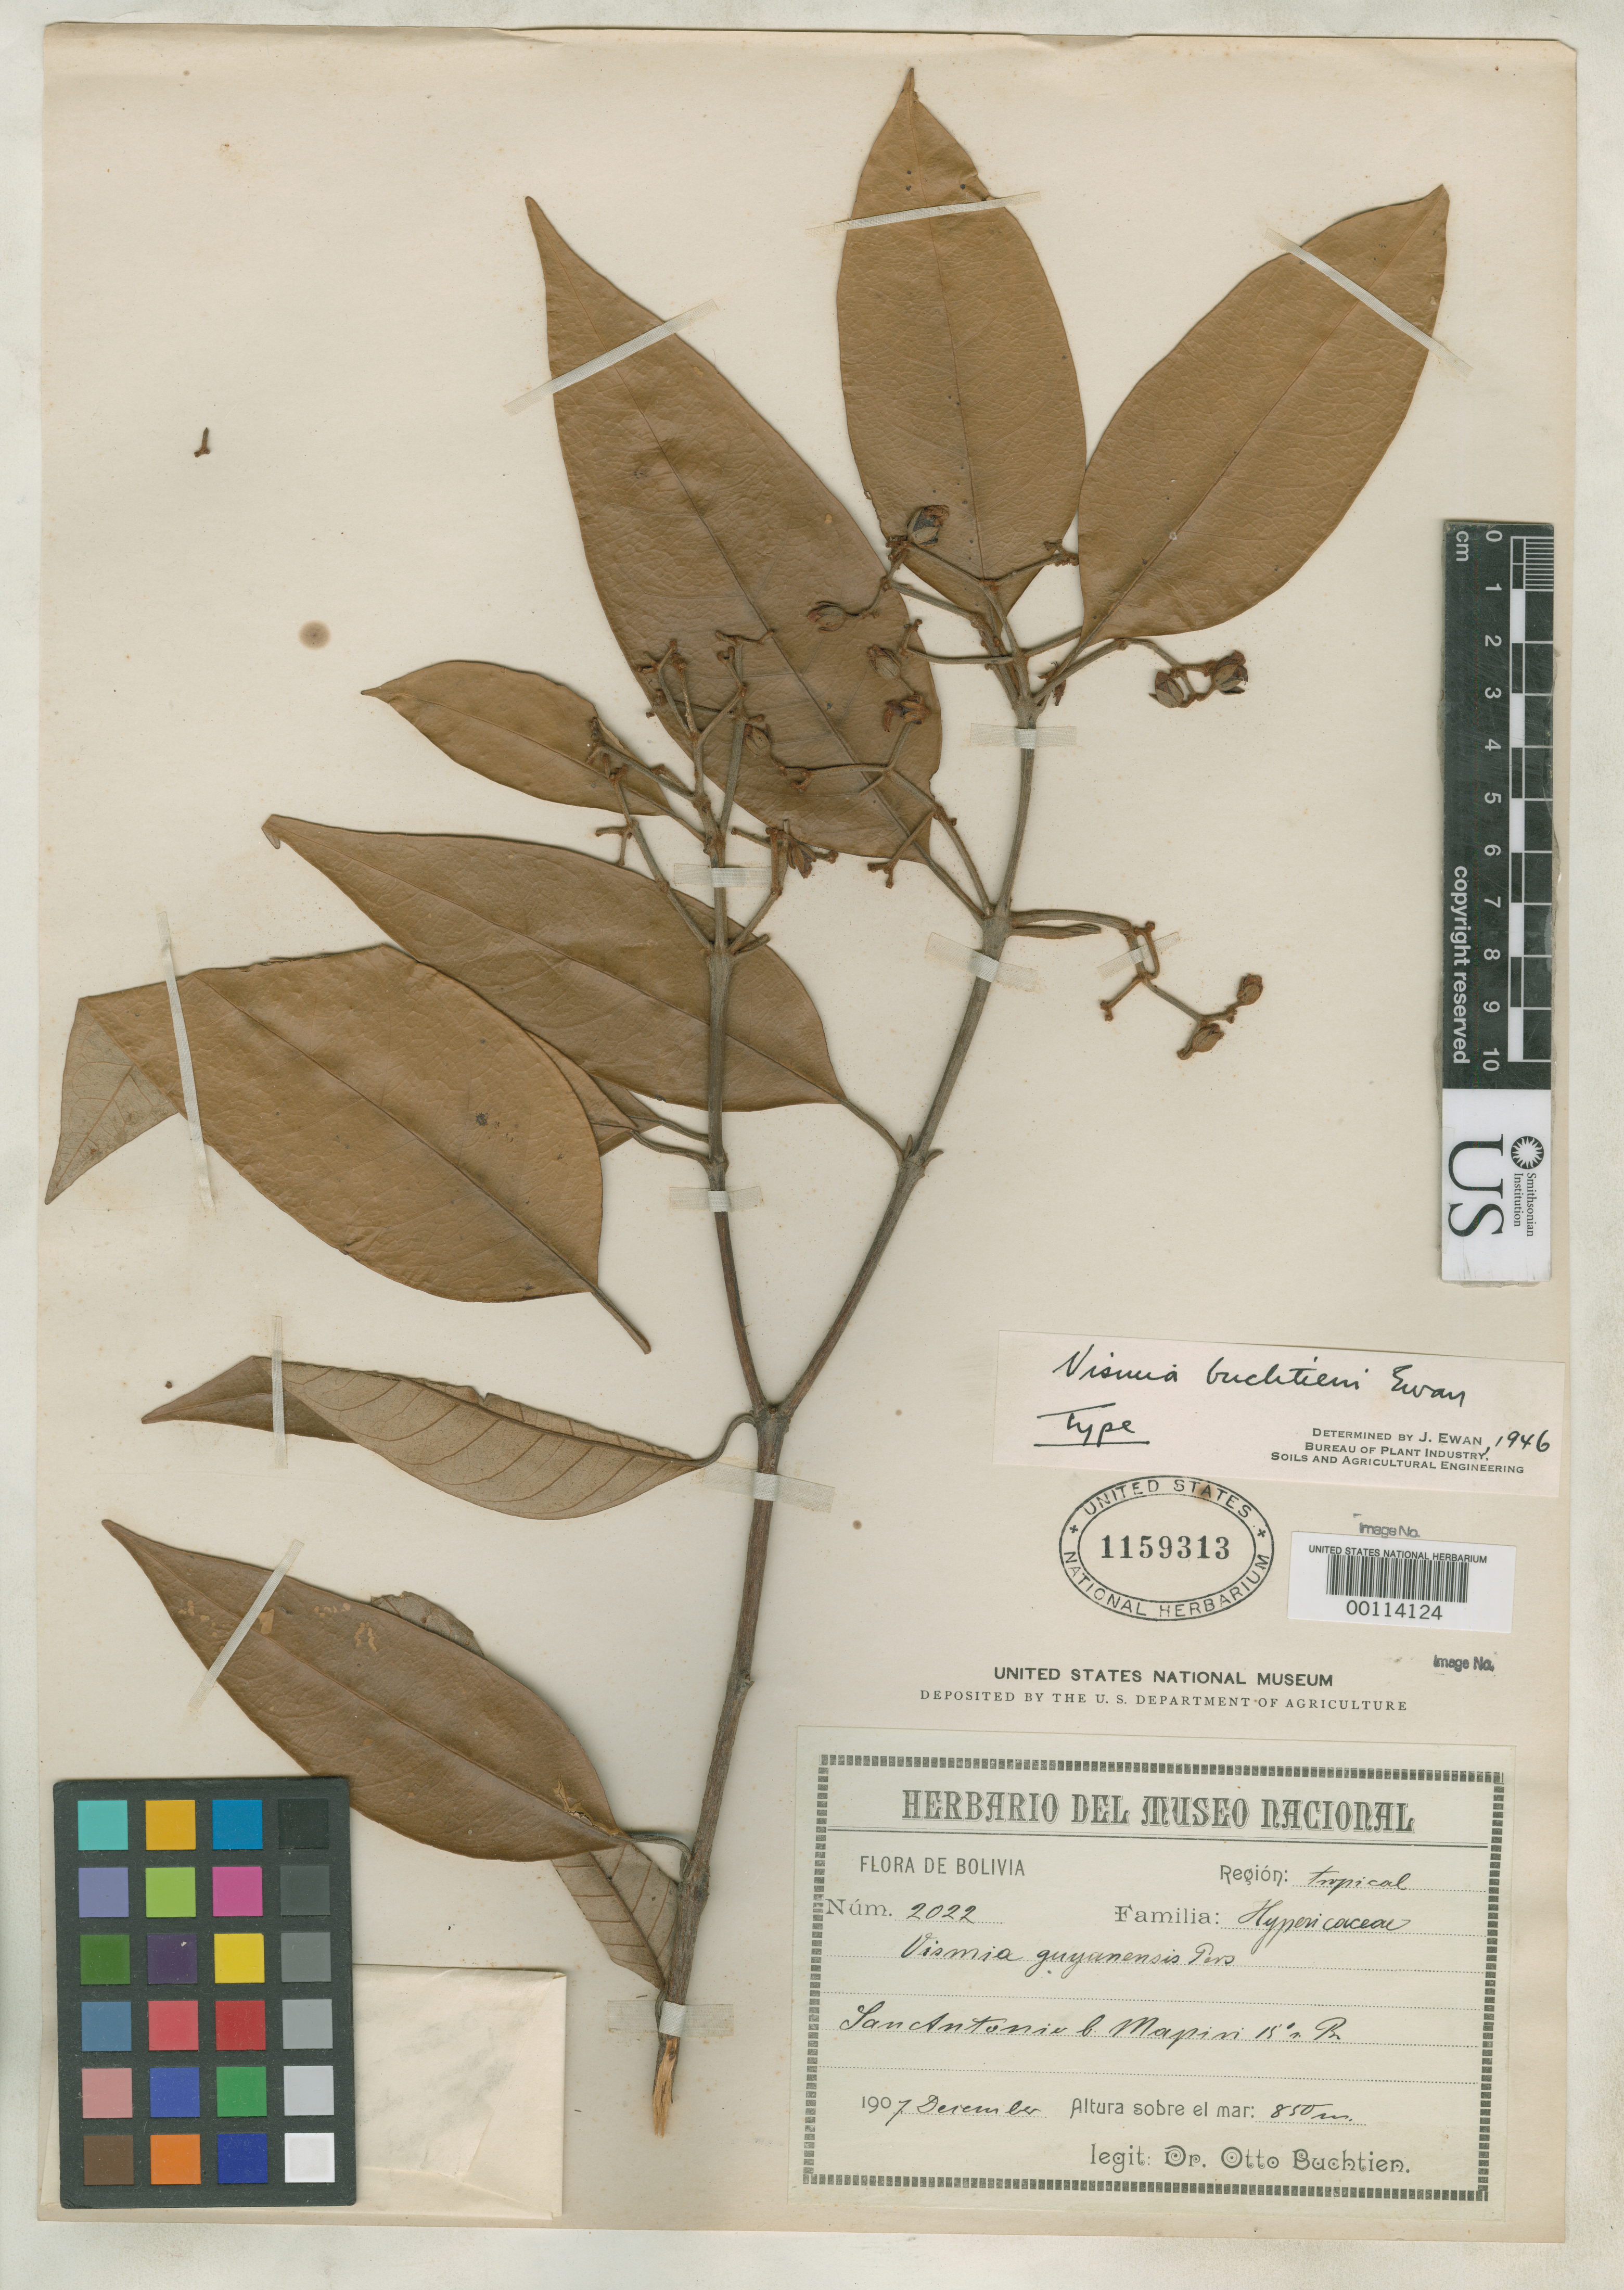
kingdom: Plantae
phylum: Tracheophyta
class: Magnoliopsida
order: Malpighiales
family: Hypericaceae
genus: Vismia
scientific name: Vismia buchtienii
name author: Ewan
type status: Holotype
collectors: O. Buchtien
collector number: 2022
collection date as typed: Dec 1907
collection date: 1907-12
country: Bolivia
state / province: La Paz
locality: San Antonia, Mapiri Region.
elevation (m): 850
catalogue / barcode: US 1159313